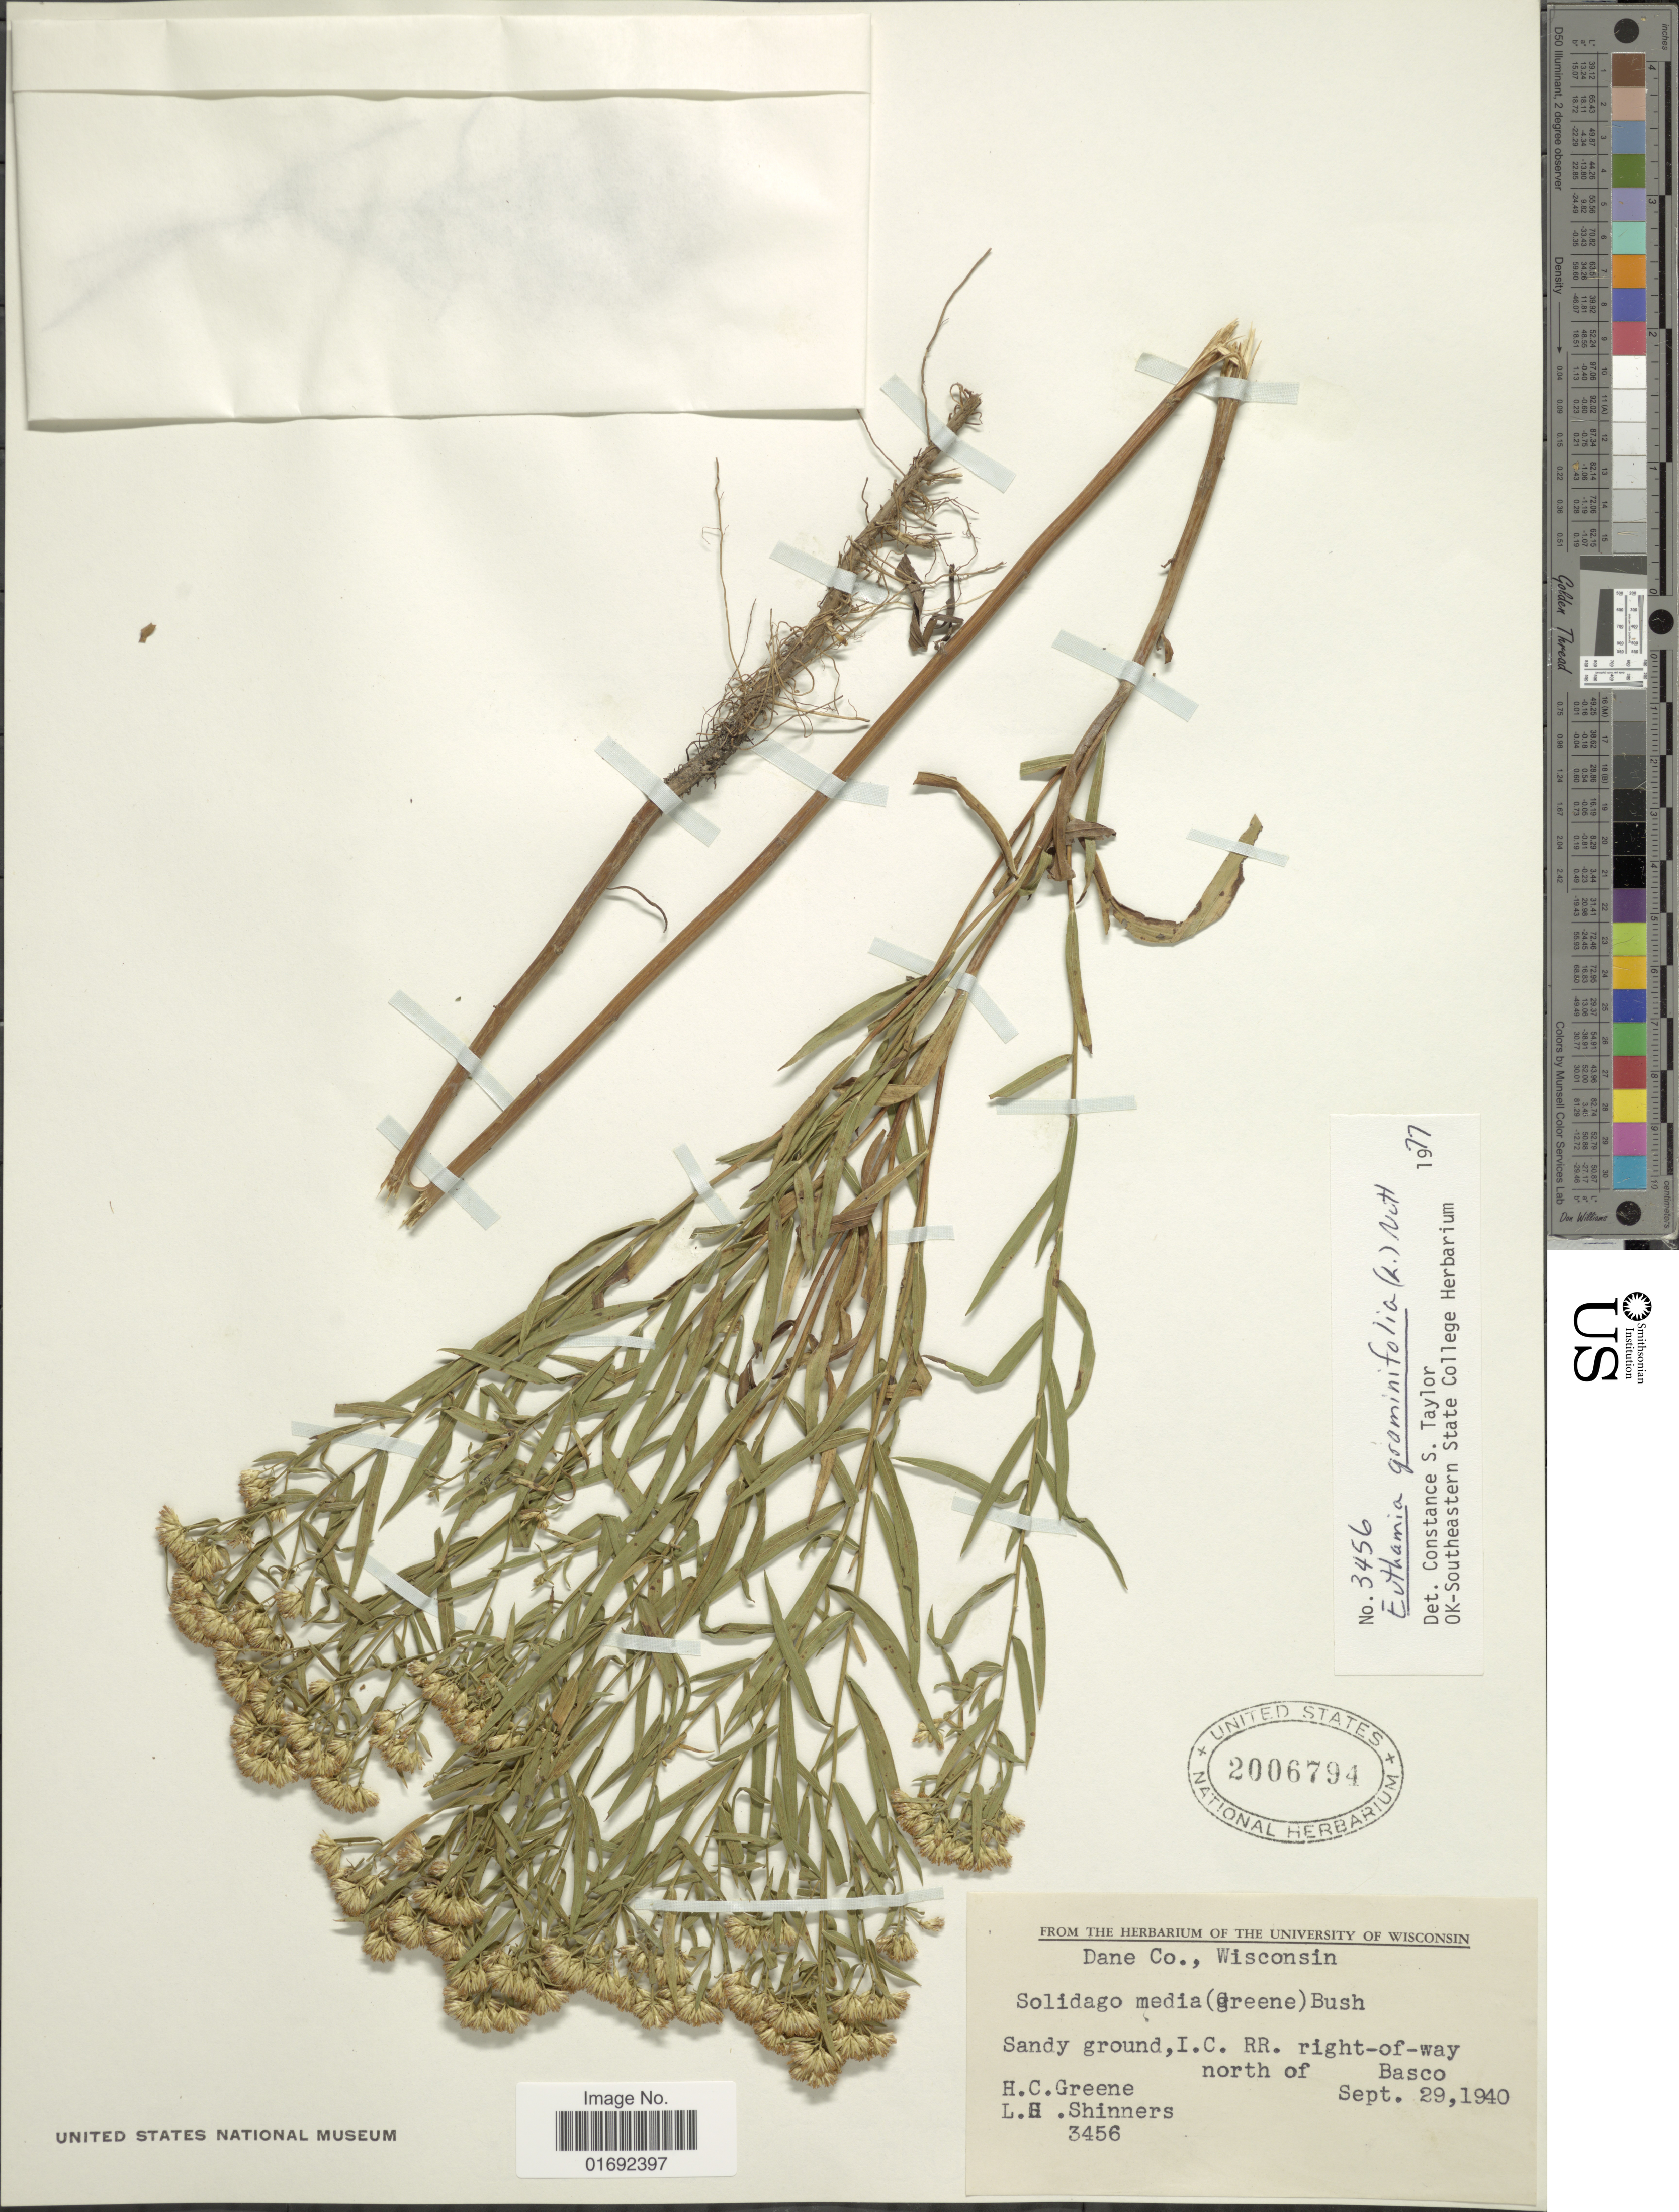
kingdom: Plantae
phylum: Tracheophyta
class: Magnoliopsida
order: Asterales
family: Asteraceae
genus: Euthamia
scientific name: Euthamia graminifolia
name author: (L.) Nutt.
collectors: H. C. Greene & L. H. Shinners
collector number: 3456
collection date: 1940-09-29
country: United States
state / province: Wisconsin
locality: Dane Co., I. C. RR. right-of-way , north of Basco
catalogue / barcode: US 2006794